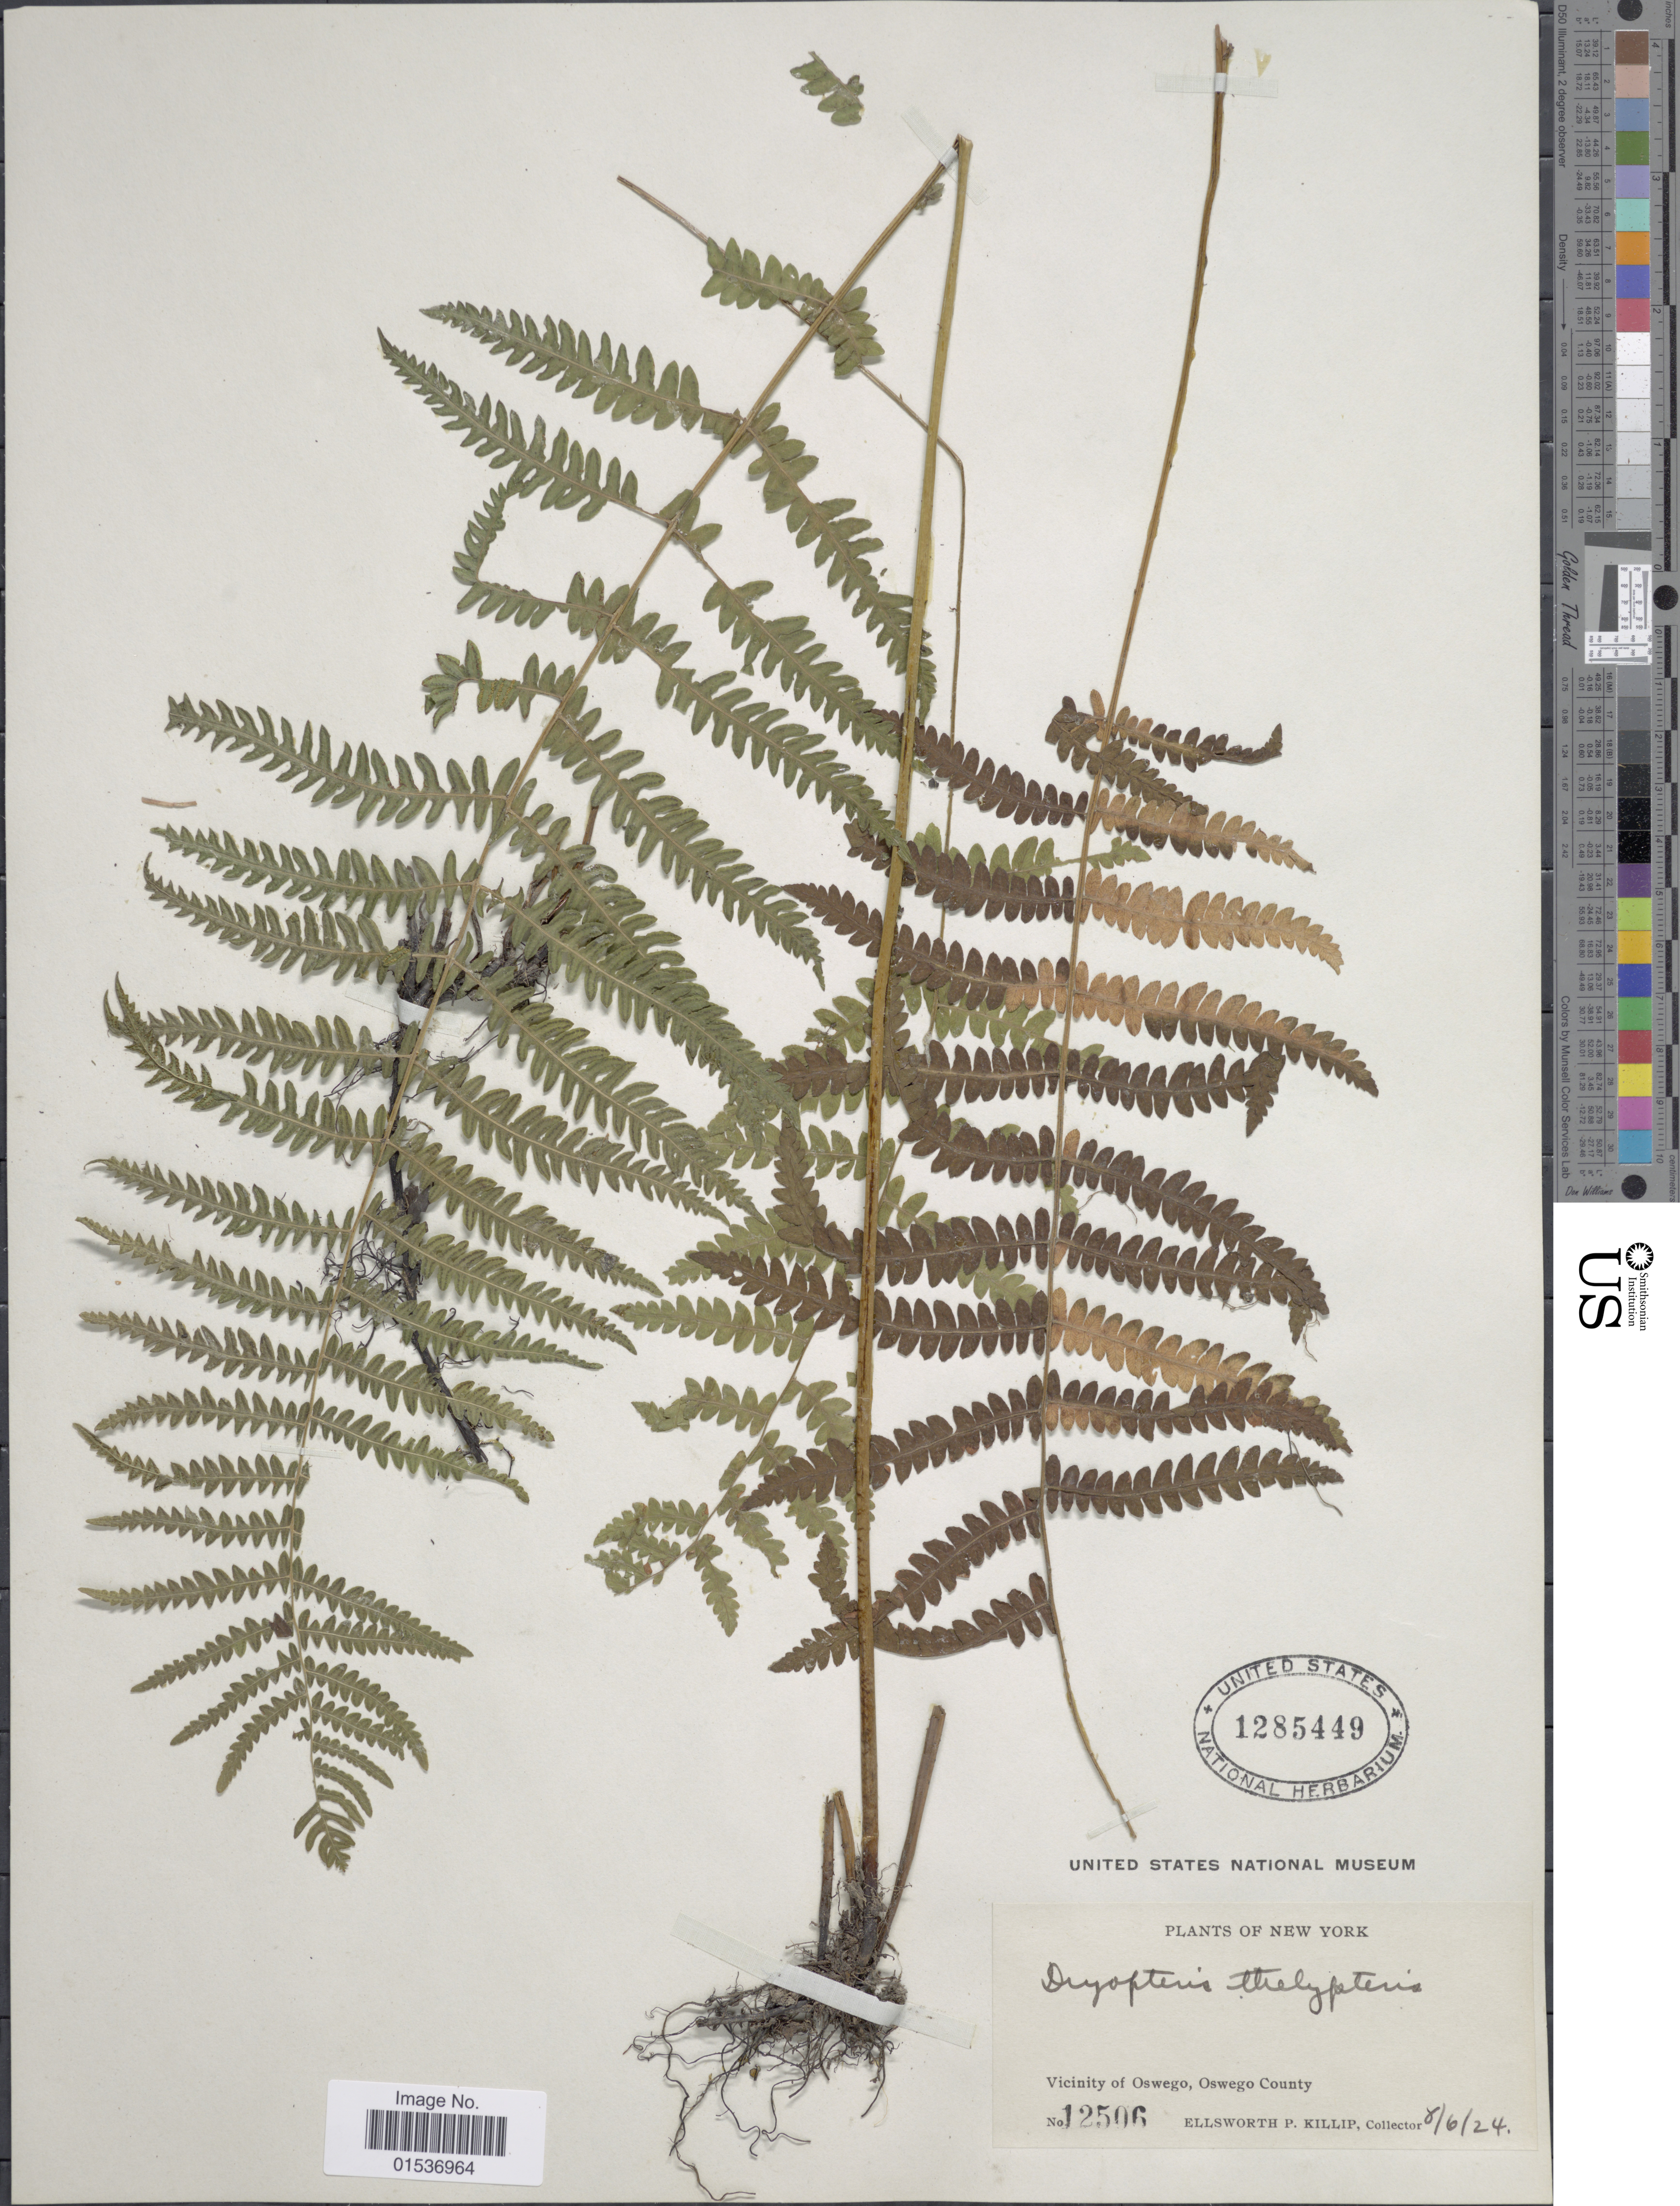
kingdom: Plantae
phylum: Tracheophyta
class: Polypodiopsida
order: Polypodiales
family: Thelypteridaceae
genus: Thelypteris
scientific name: Thelypteris palustris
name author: (Salisb.) Schott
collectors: E. P. Killip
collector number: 12506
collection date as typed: Transcribed d/m/y: 6/8/24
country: United States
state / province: New York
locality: Vicinity of Oswego, Oswego County.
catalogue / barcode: US 1285449